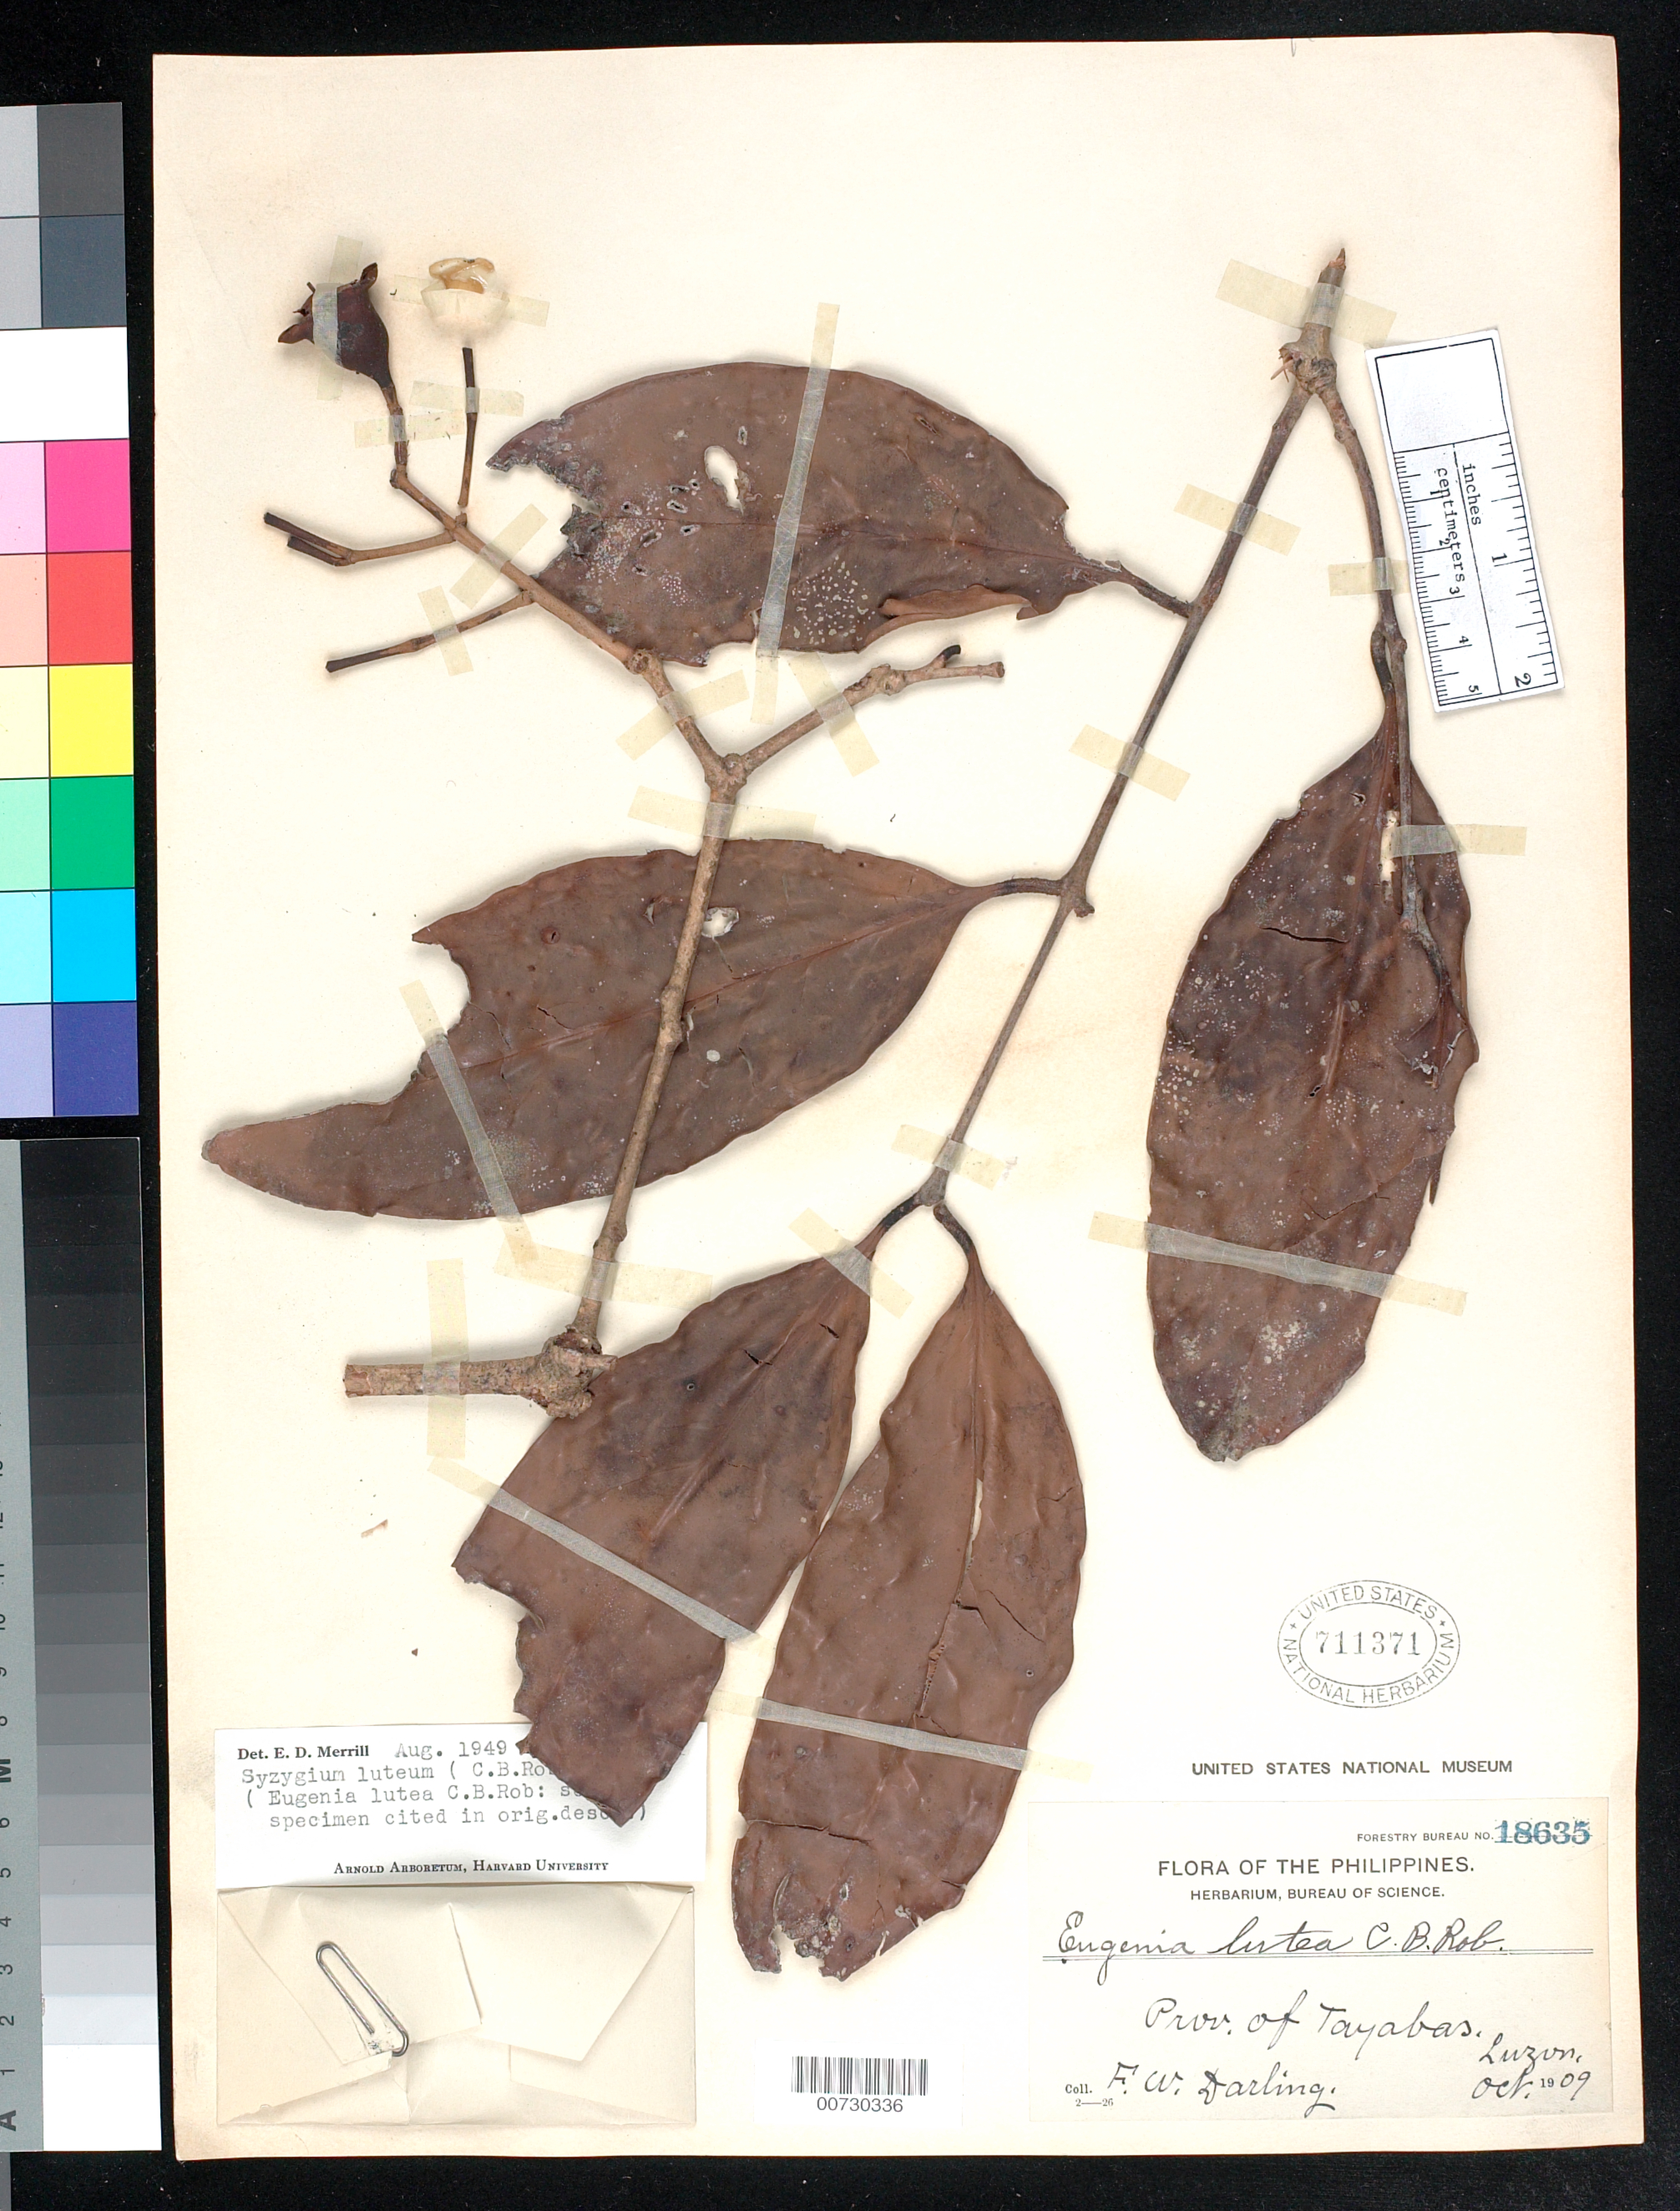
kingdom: Plantae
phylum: Tracheophyta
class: Magnoliopsida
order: Myrtales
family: Myrtaceae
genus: Syzygium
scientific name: Syzygium luteum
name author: (C.B. Rob.) Merr.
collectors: F. Darling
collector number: For. Bur. 18635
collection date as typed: Oct 1909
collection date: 1909-10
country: Philippines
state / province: Calabarzon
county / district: Quezon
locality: Tayabas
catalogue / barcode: US 711371